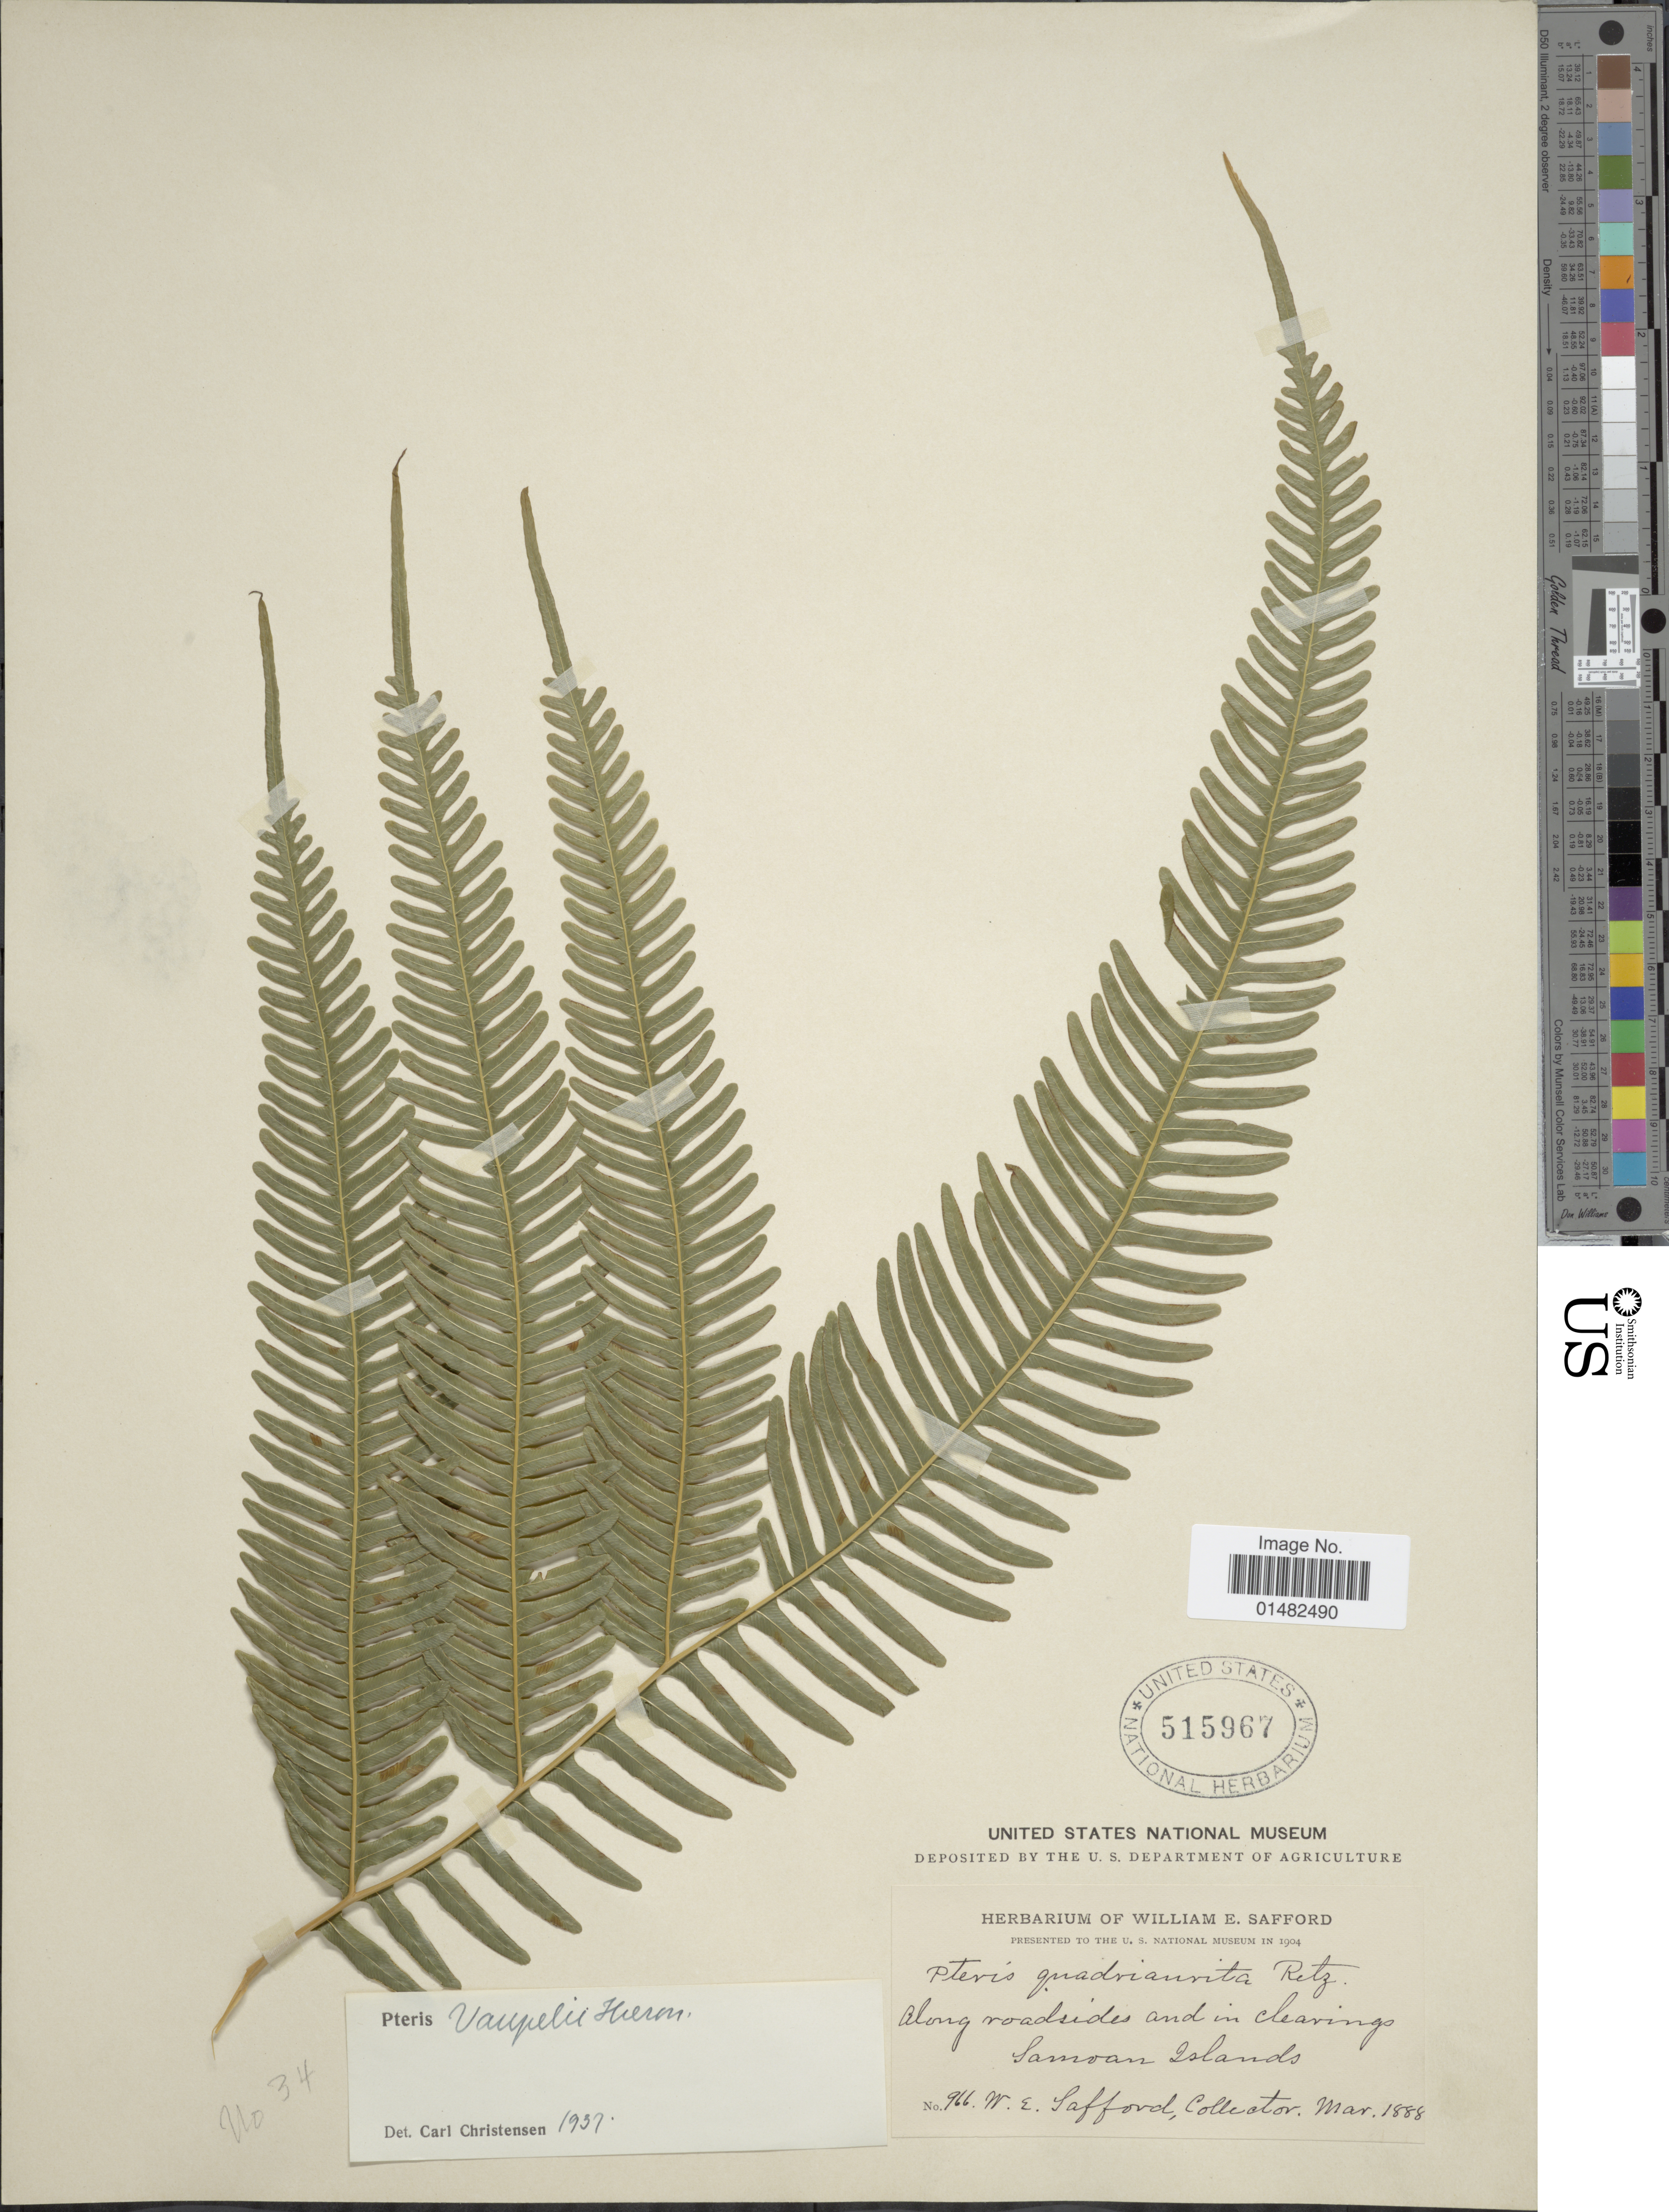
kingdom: Plantae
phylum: Tracheophyta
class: Polypodiopsida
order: Polypodiales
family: Pteridaceae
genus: Pteris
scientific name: Pteris vaupelii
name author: Hieron.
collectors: W. E. Safford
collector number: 966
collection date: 1888-03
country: American Samoa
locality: Samoan Island, along roadsides and in clearings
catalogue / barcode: US 515967